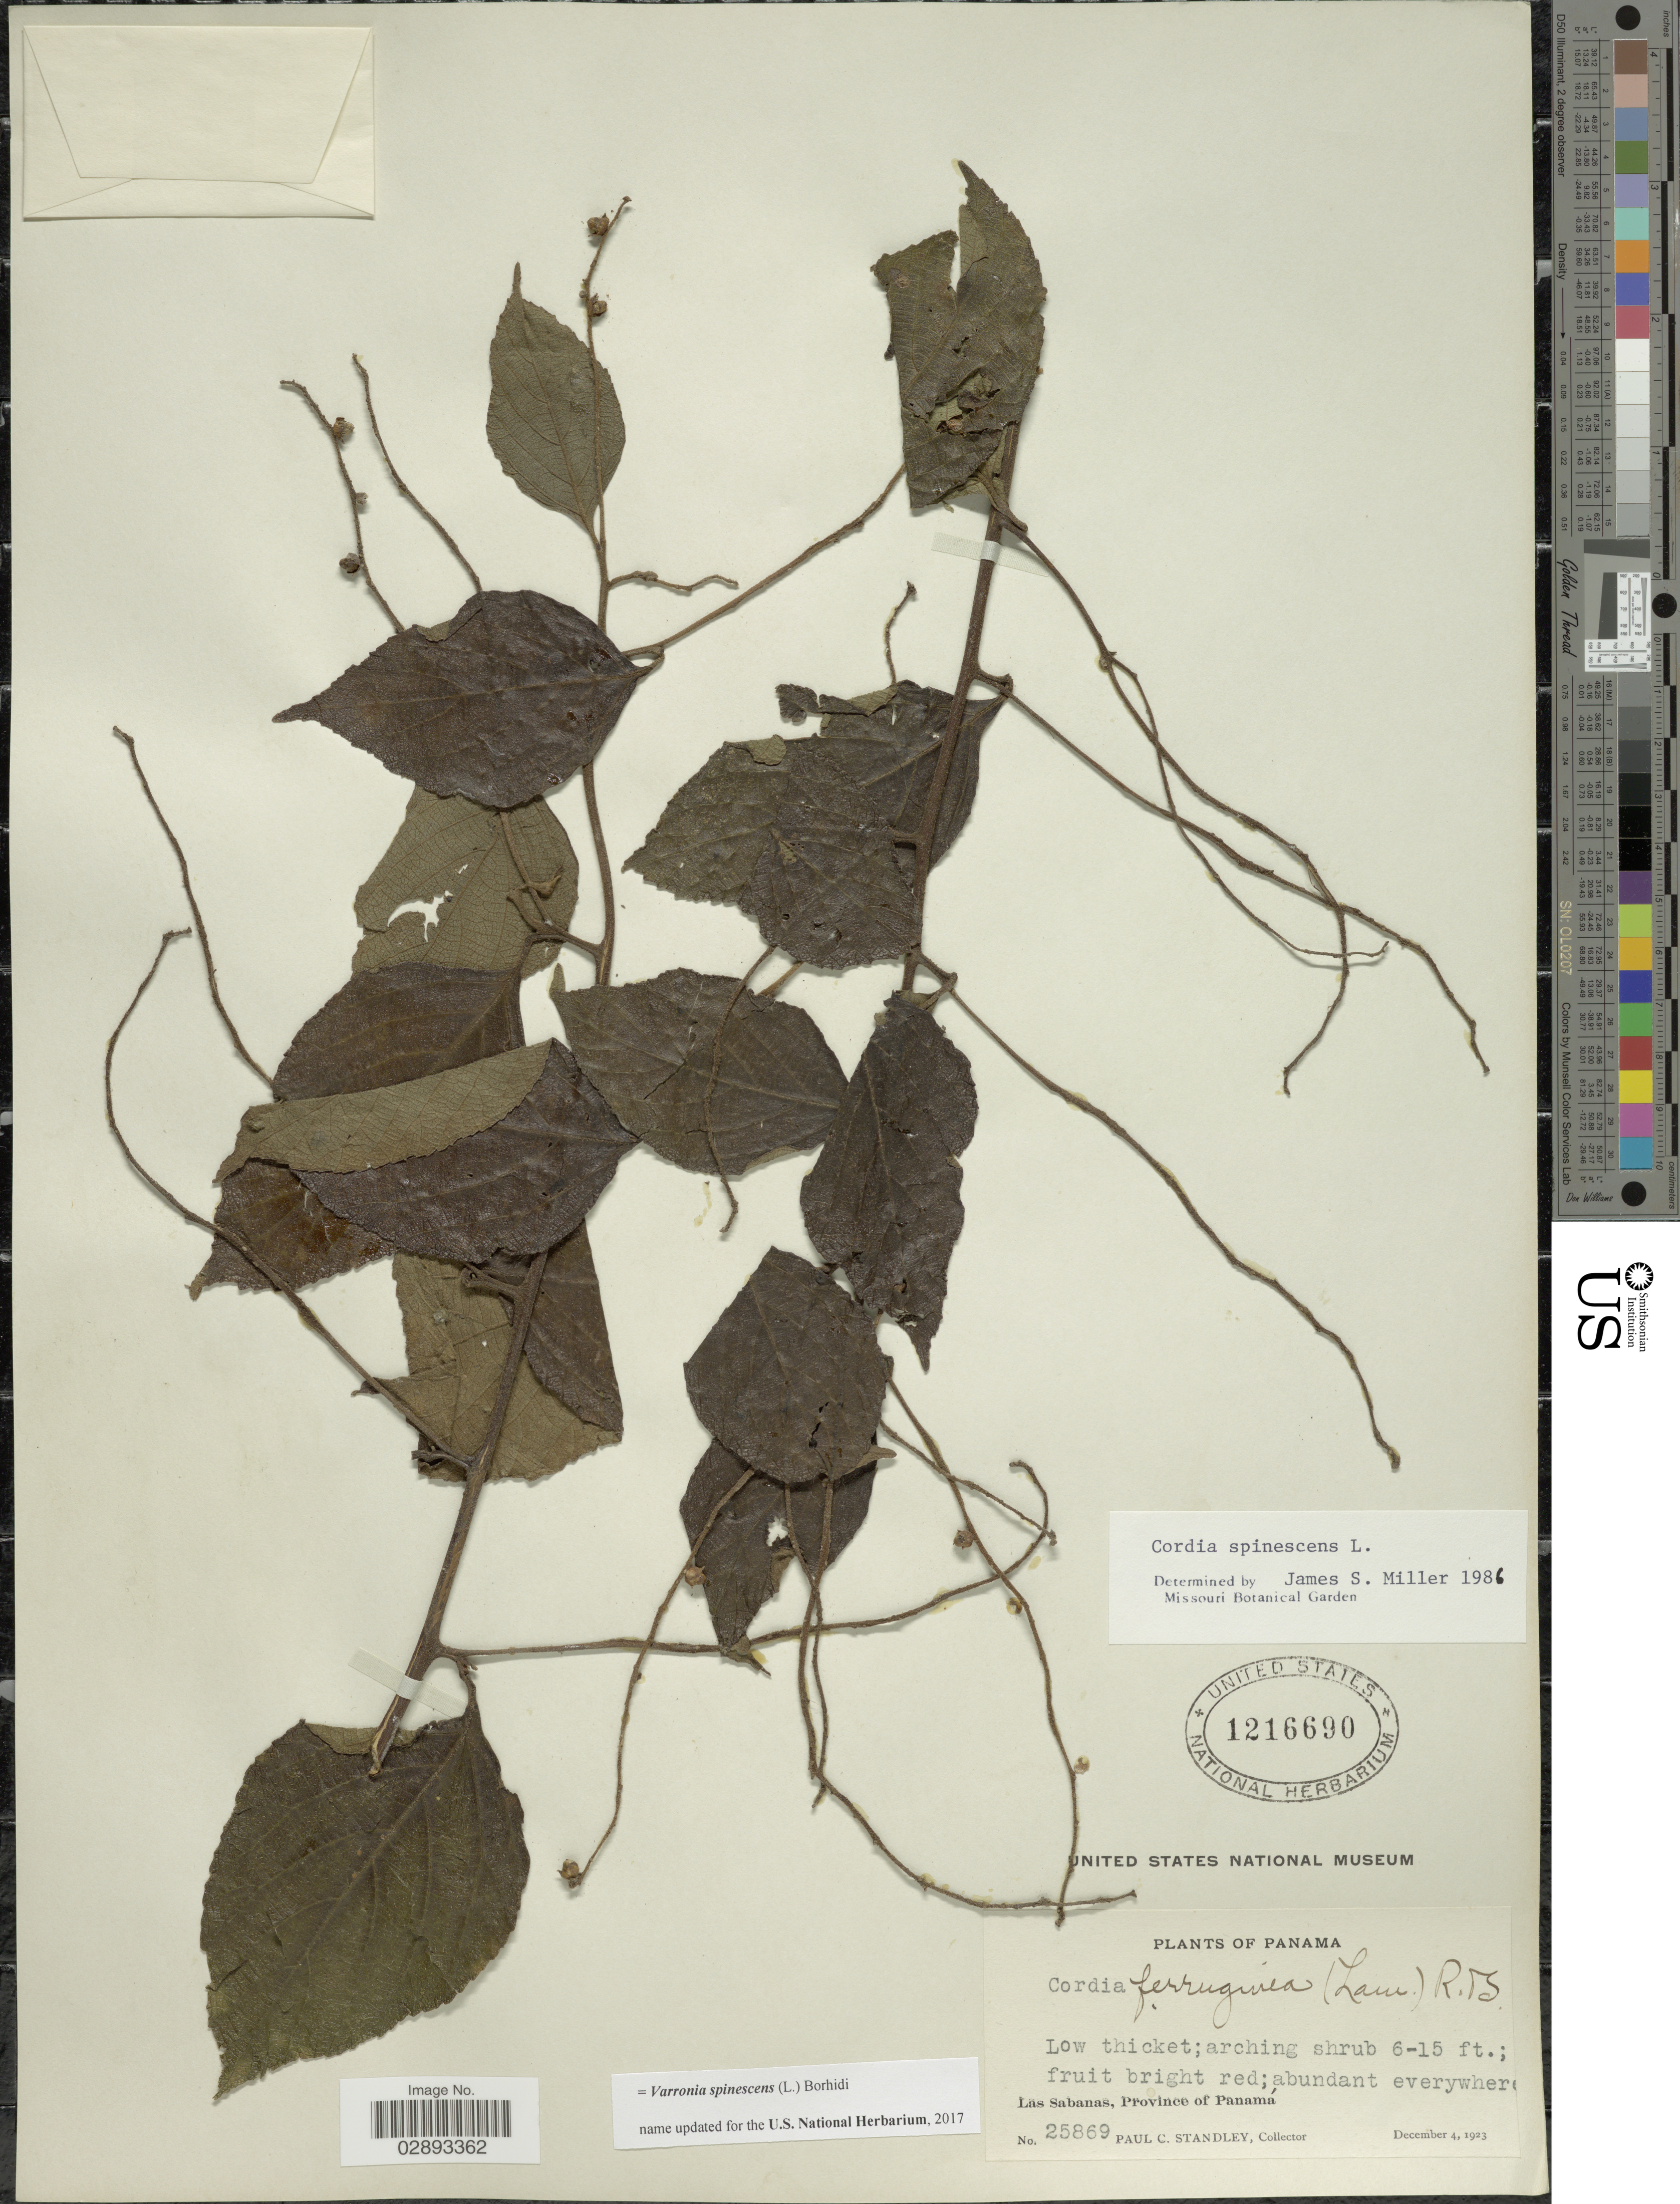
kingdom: Plantae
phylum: Tracheophyta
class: Magnoliopsida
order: Boraginales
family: Cordiaceae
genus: Varronia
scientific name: Varronia spinescens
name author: (L.) Borhidi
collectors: P. C. Standley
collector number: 25869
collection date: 1923-12-04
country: Panama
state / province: Panamá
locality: Las Sabanas, Province of Panamá.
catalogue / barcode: US 1216690